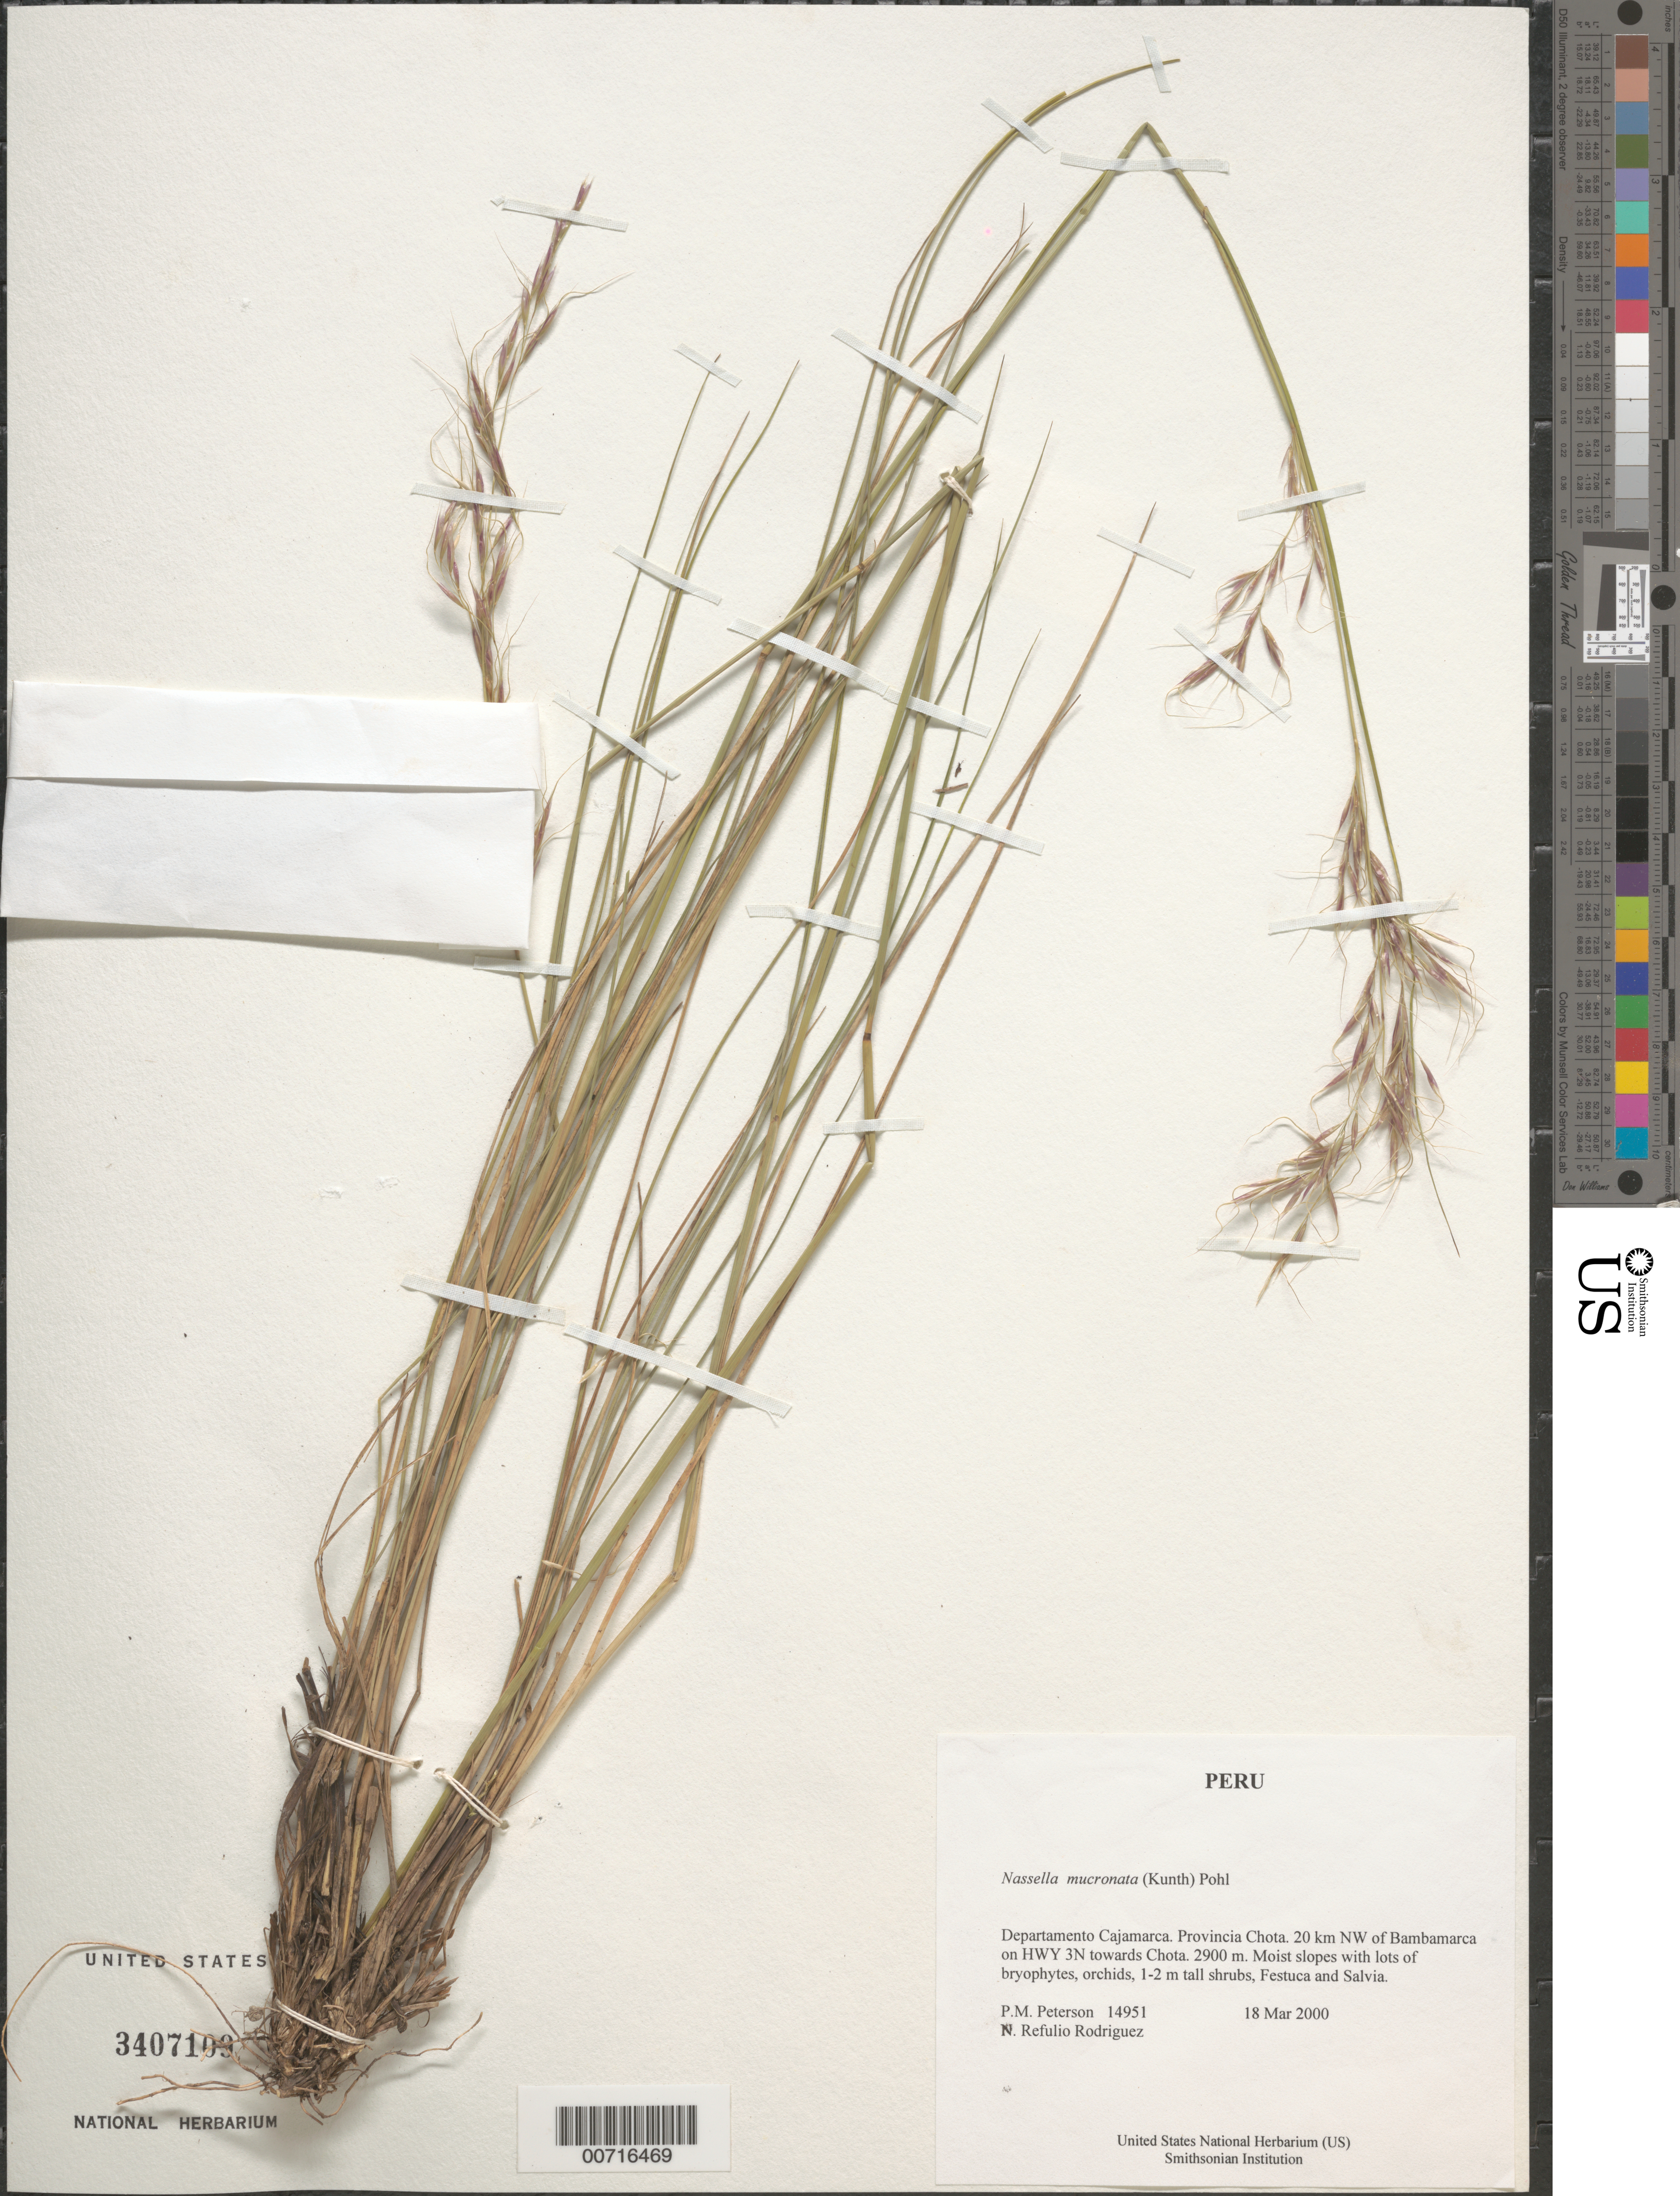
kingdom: Plantae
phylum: Tracheophyta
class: Liliopsida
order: Poales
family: Poaceae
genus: Nassella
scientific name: Nassella mucronata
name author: (Kunth) R.W. Pohl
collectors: P. M. Peterson & N. Refulio-Rodríguez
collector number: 14951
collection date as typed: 18 Mar 2000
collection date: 2000-03-18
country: Peru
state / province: Cajamarca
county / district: Chota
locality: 20 km NW of Bambamarca on HWY 3N towards Chota.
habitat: Moist slopes with lots of bryophytes, orchids, 1-2 m tall shrubs, Festuca and Salvia.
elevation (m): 2900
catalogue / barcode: US 3407109